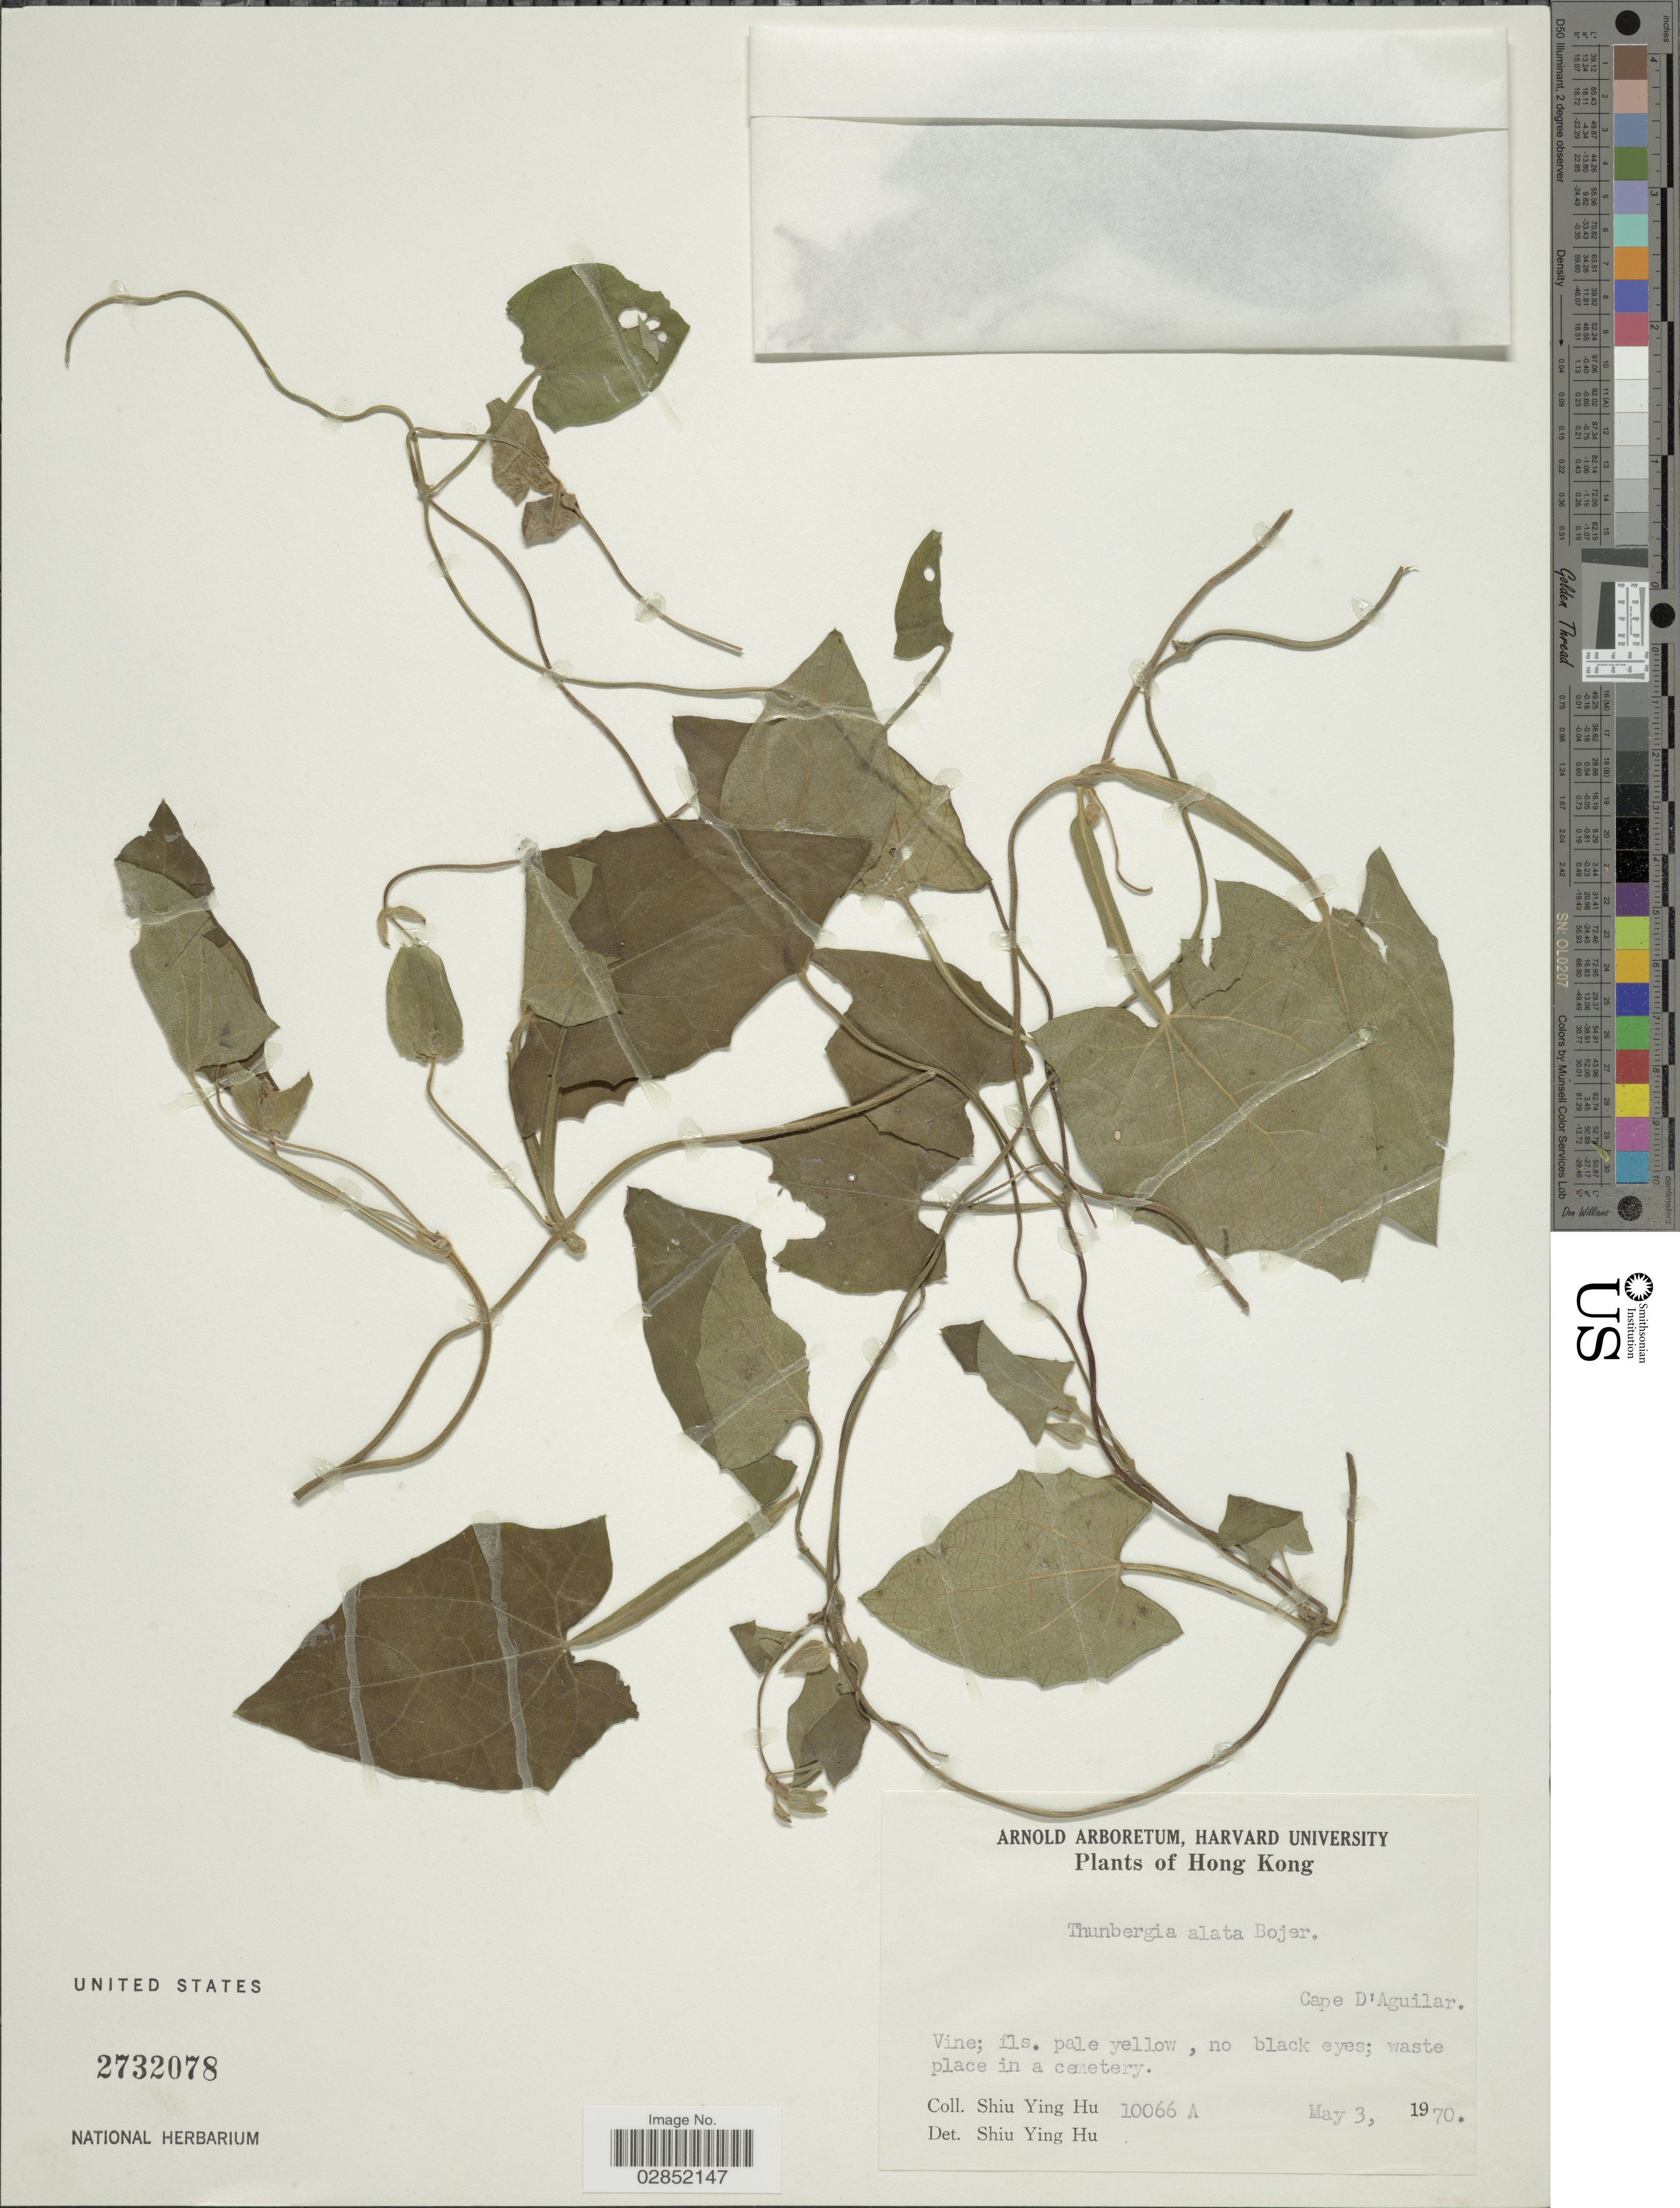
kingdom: Plantae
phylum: Tracheophyta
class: Magnoliopsida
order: Lamiales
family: Acanthaceae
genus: Thunbergia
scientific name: Thunbergia alata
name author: Bojer ex Sims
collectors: S. Y. Hu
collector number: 10066A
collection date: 1970-05-03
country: China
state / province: Hong Kong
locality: Cape D'Aguilar.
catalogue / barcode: US 2732078